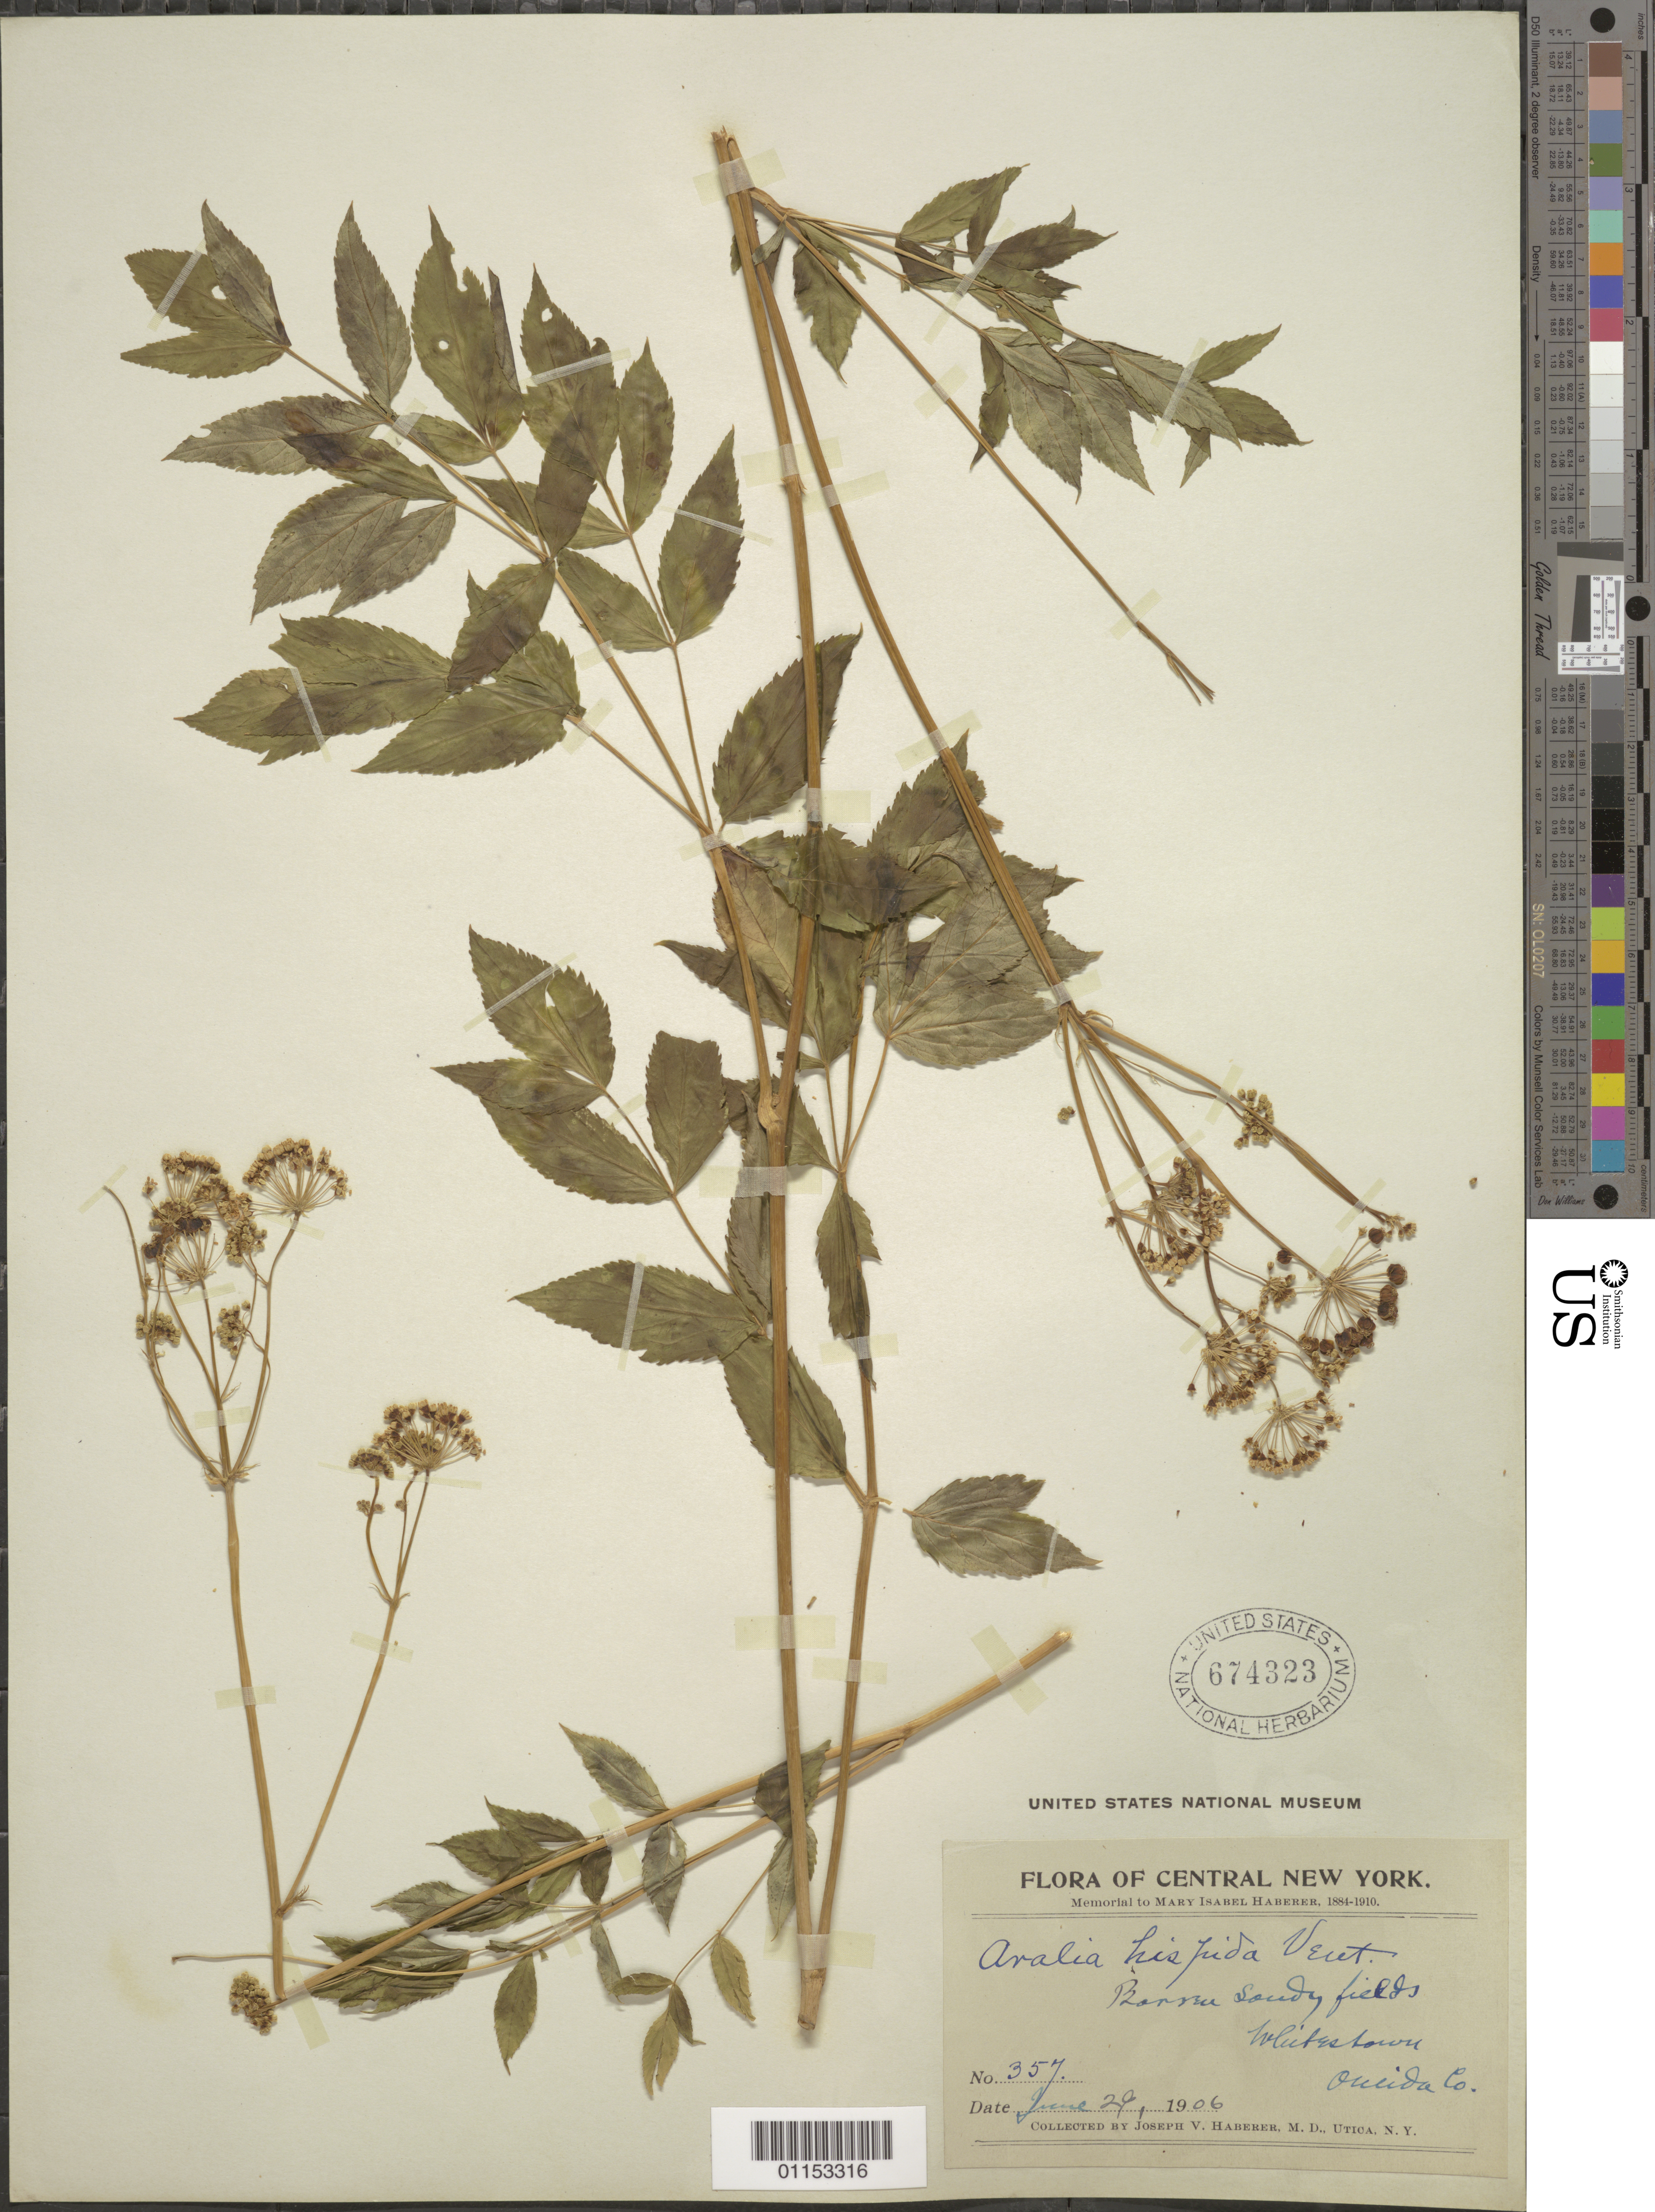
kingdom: Plantae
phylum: Tracheophyta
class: Magnoliopsida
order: Apiales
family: Araliaceae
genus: Aralia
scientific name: Aralia hispida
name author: Vent.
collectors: J. V. Haberer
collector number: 357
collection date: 1906-06-29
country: United States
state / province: New York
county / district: Oneida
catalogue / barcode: US 674323